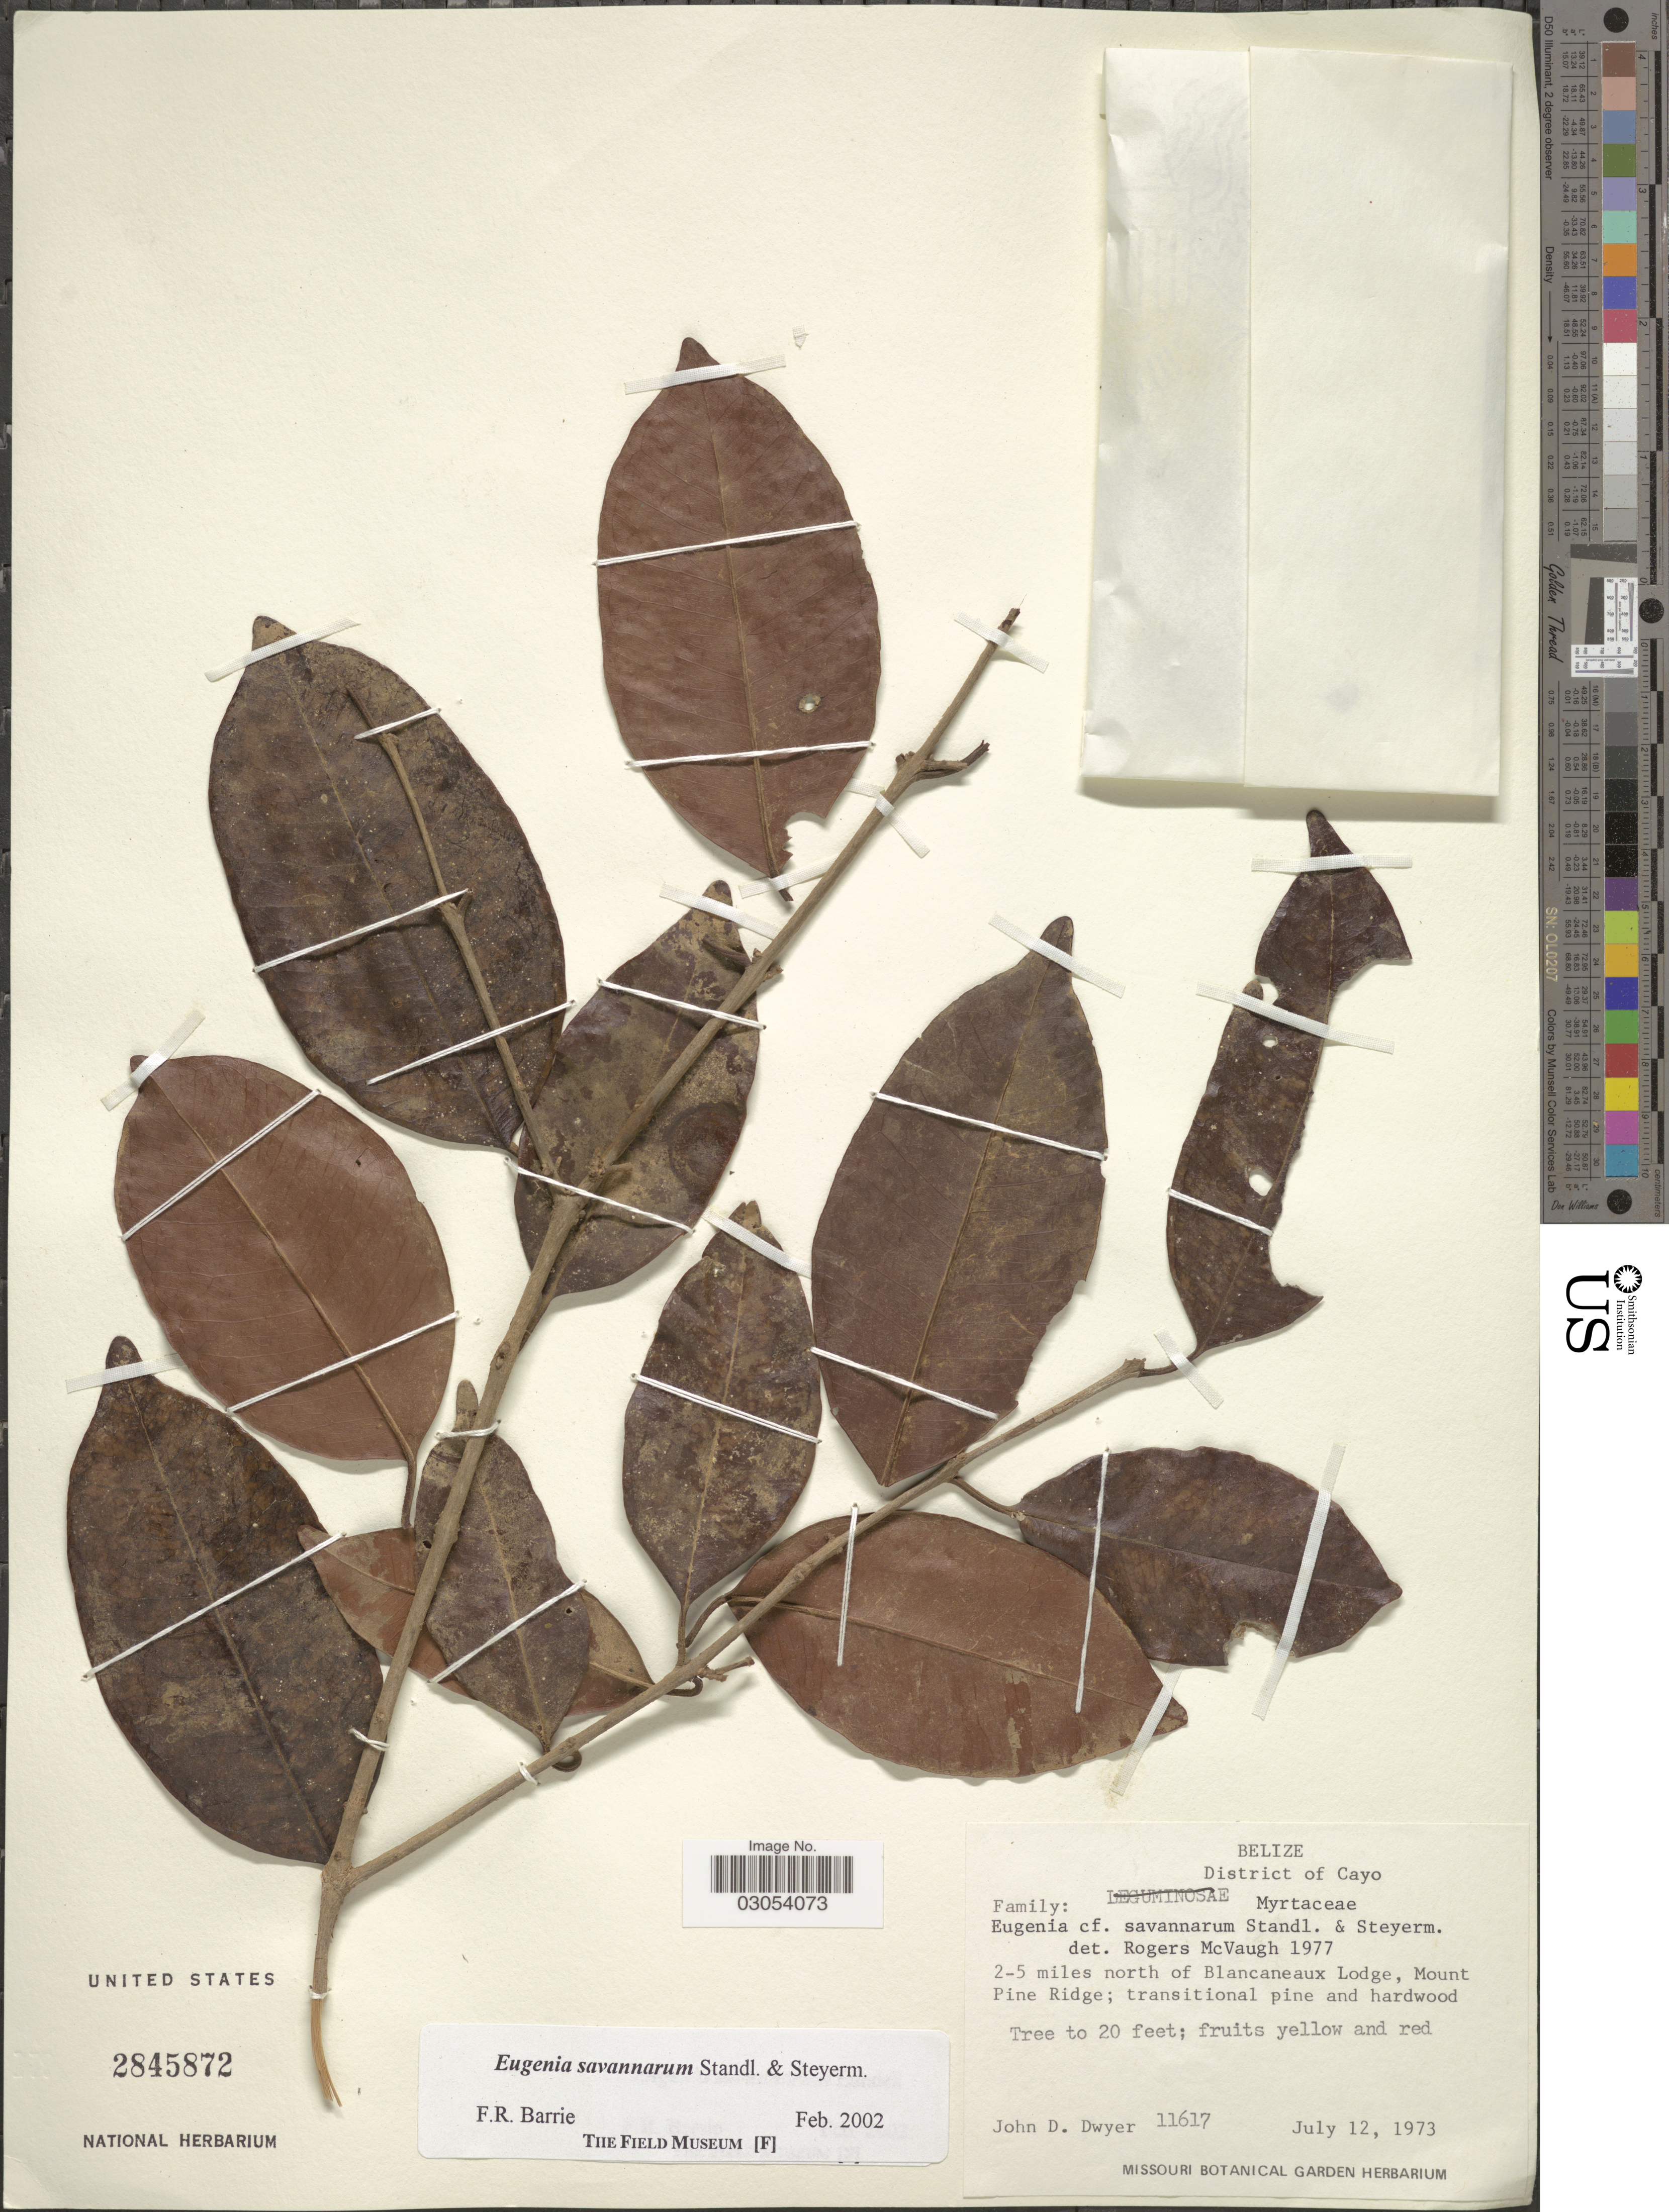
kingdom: Plantae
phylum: Tracheophyta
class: Magnoliopsida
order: Myrtales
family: Myrtaceae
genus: Eugenia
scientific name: Eugenia savannarum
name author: Standl. & Steyerm.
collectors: J. D. Dwyer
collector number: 11617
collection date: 1973-07-12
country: Belize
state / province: Cayo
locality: District of Cayo. 2-5 miles north of Blancaneaux Lodge, Mount Pine Ridge.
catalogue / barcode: US 2845872